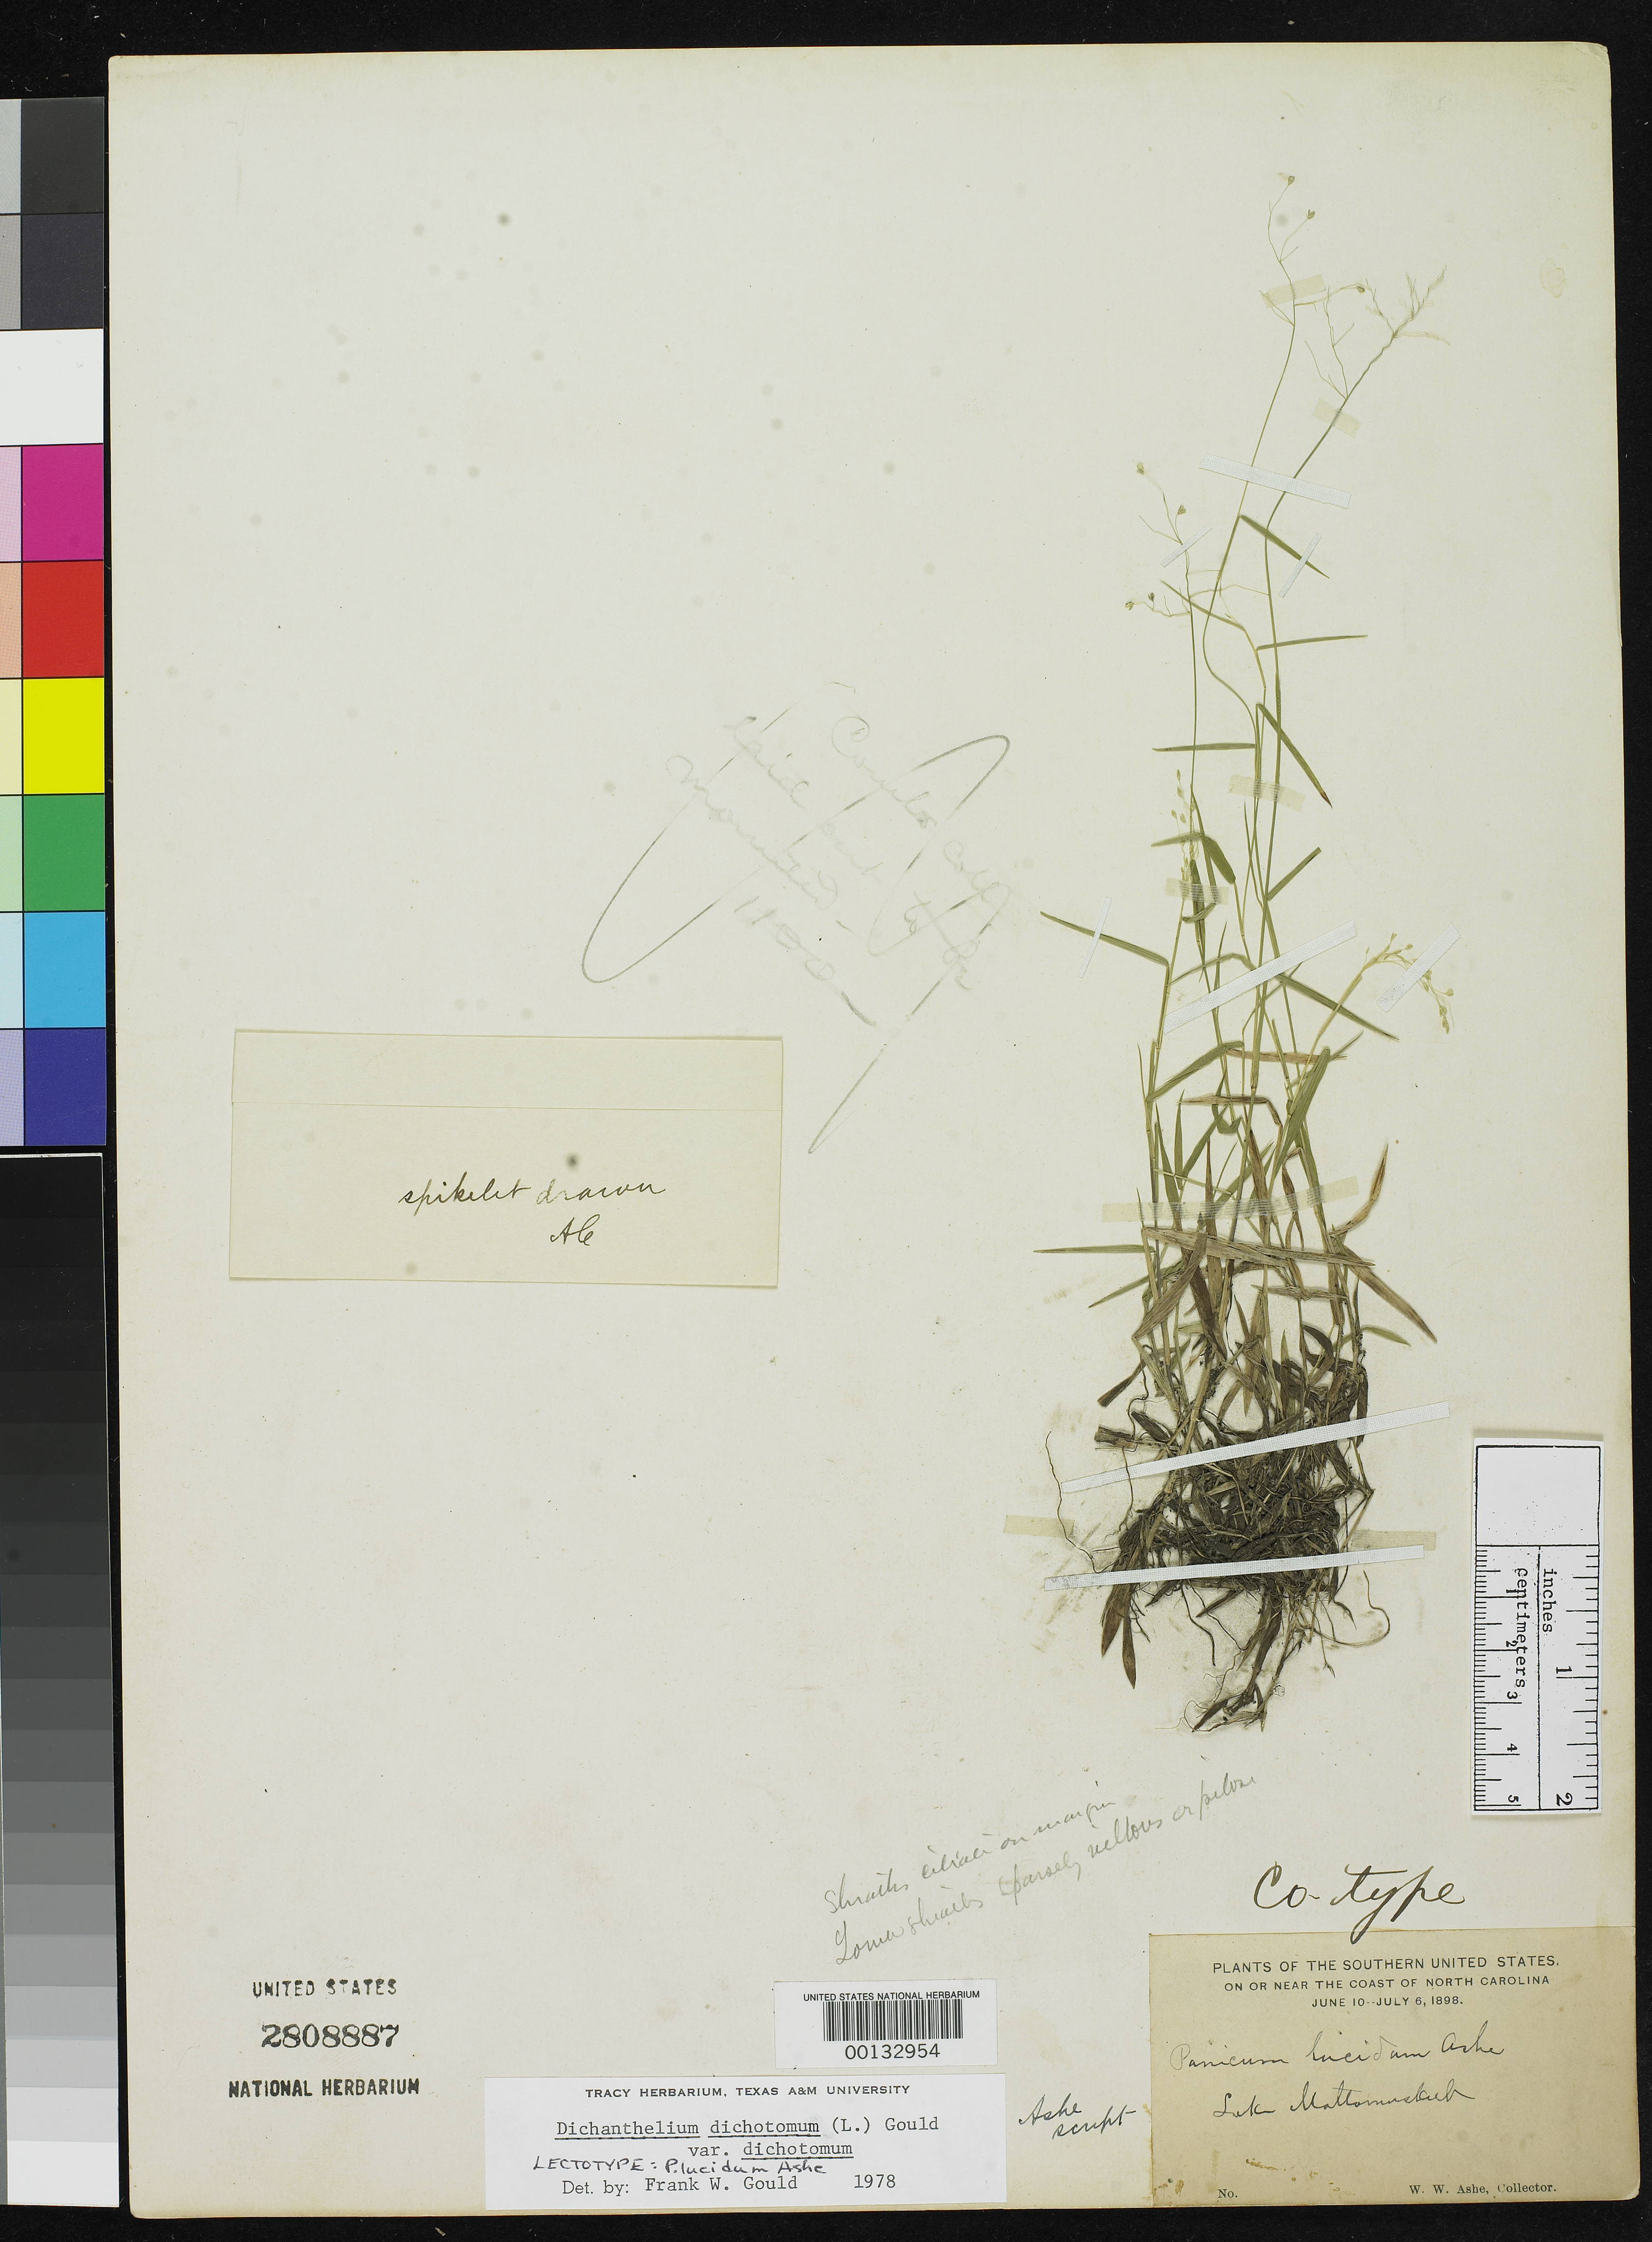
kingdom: Plantae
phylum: Tracheophyta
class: Liliopsida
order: Poales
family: Poaceae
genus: Panicum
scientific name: Panicum lucidum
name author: Ashe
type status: Type Collection; Lectotype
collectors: W. W. Ashe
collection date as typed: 10 Jun 1898 to 06 Jul 1898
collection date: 1898-06-10/1898-07-06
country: United States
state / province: North Carolina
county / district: Hyde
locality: Lake Mattamuskeet.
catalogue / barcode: US 2808887